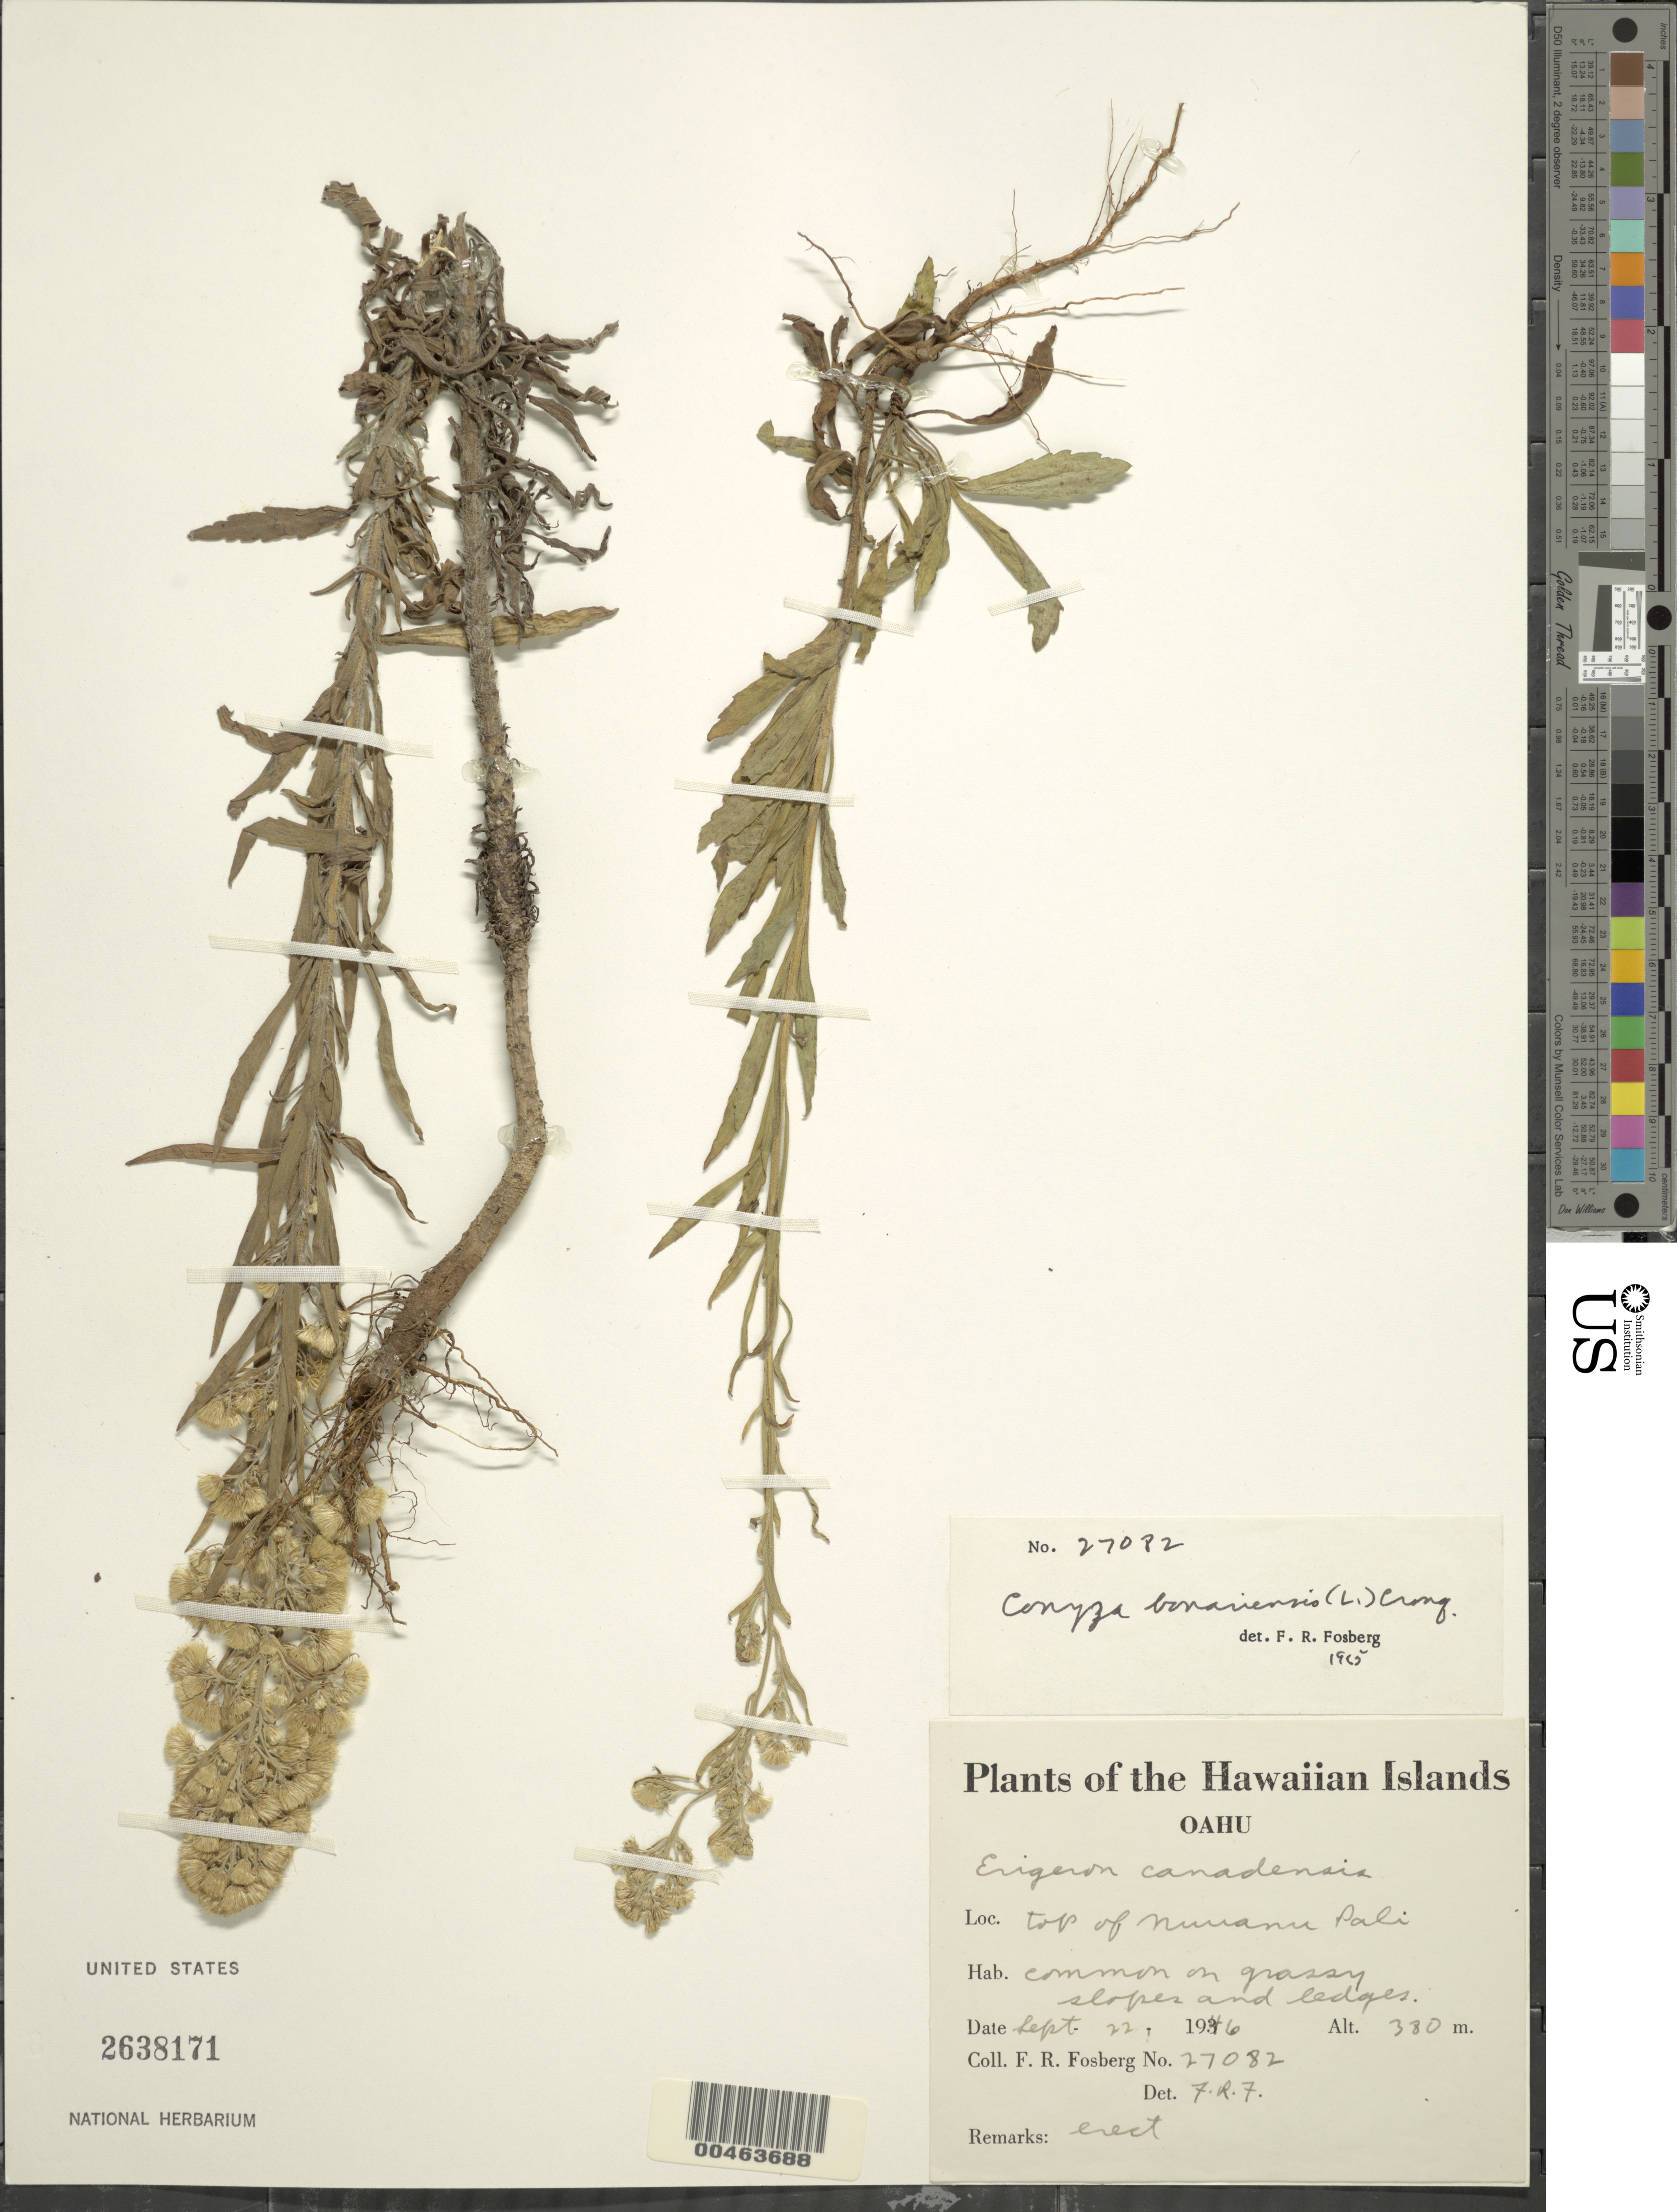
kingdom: Plantae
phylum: Tracheophyta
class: Magnoliopsida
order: Asterales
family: Asteraceae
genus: Erigeron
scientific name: Erigeron bonariensis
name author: L.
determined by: Wagner, W. L., (BOT), Smithsonian Institution - National Museum of Natural History (UNITED STATES)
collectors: F. R. Fosberg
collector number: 27082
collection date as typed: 22 Sep 1946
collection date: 1946-09-22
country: United States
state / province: Hawaii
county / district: Honolulu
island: Oahu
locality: top of Nuuanu Pali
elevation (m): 380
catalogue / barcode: US 2638171